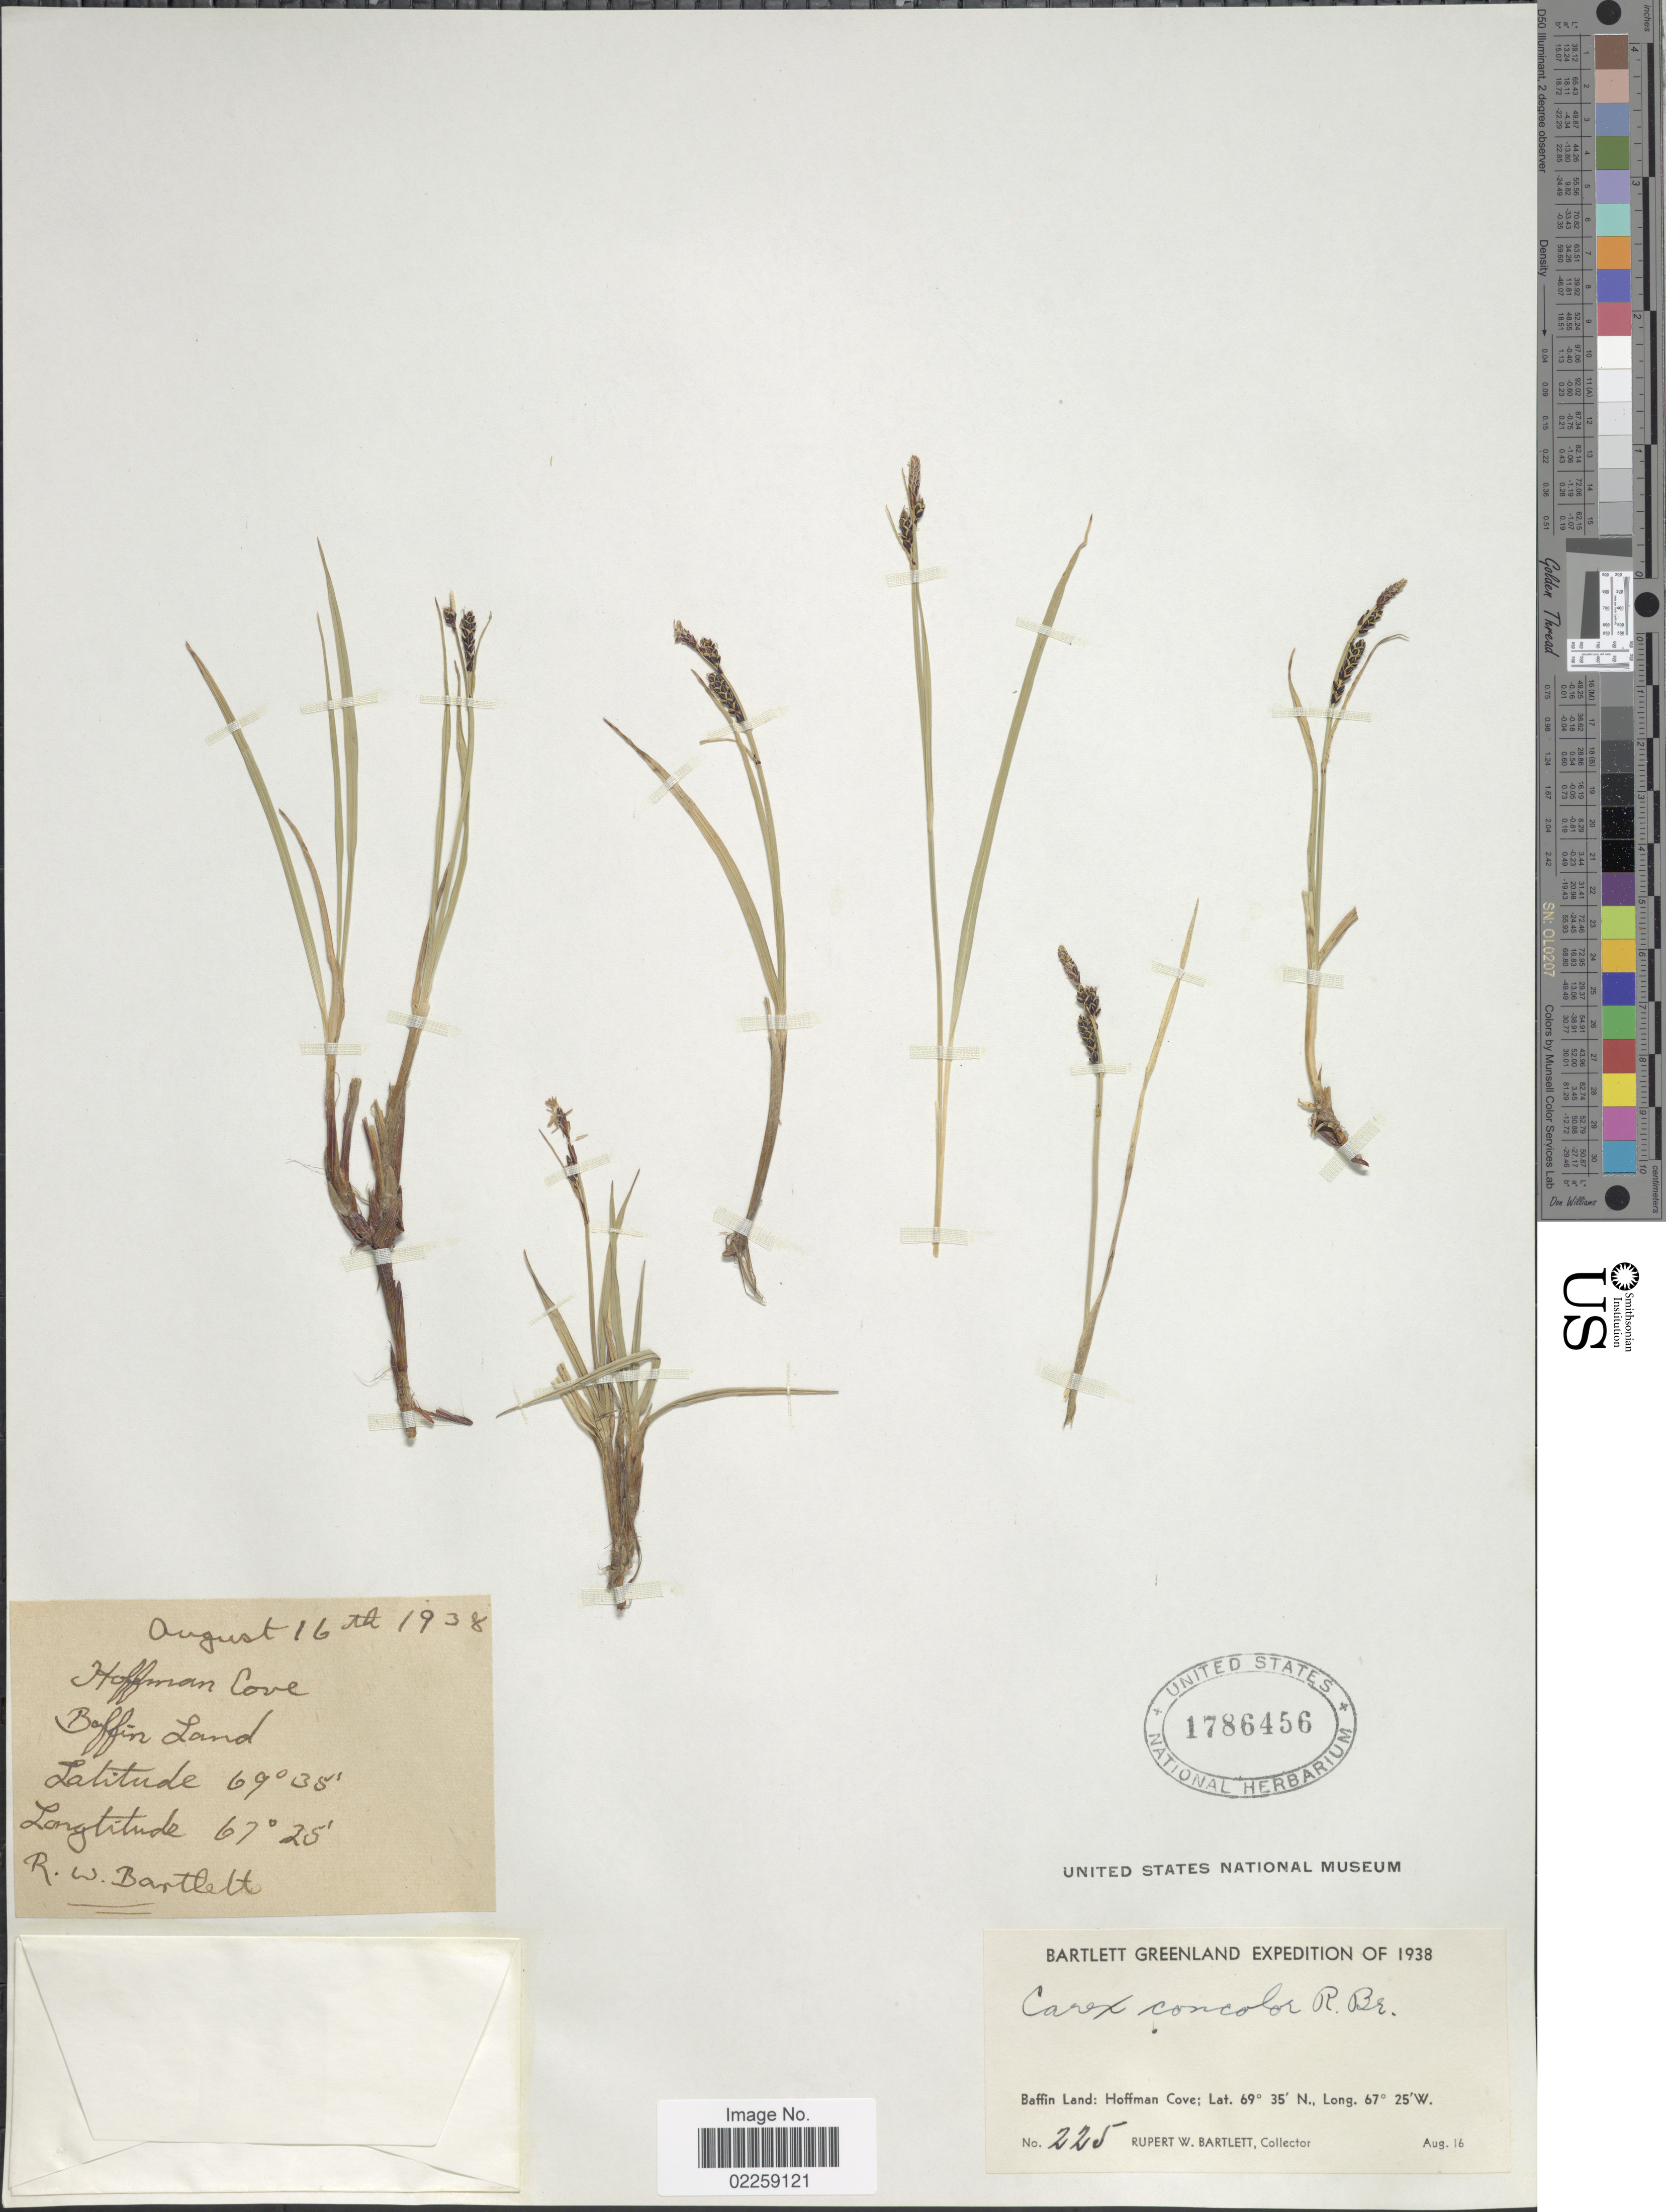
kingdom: Plantae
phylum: Tracheophyta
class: Liliopsida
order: Poales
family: Cyperaceae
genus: Carex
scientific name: Carex bigelowii subsp. bigelowii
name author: Torr. ex Schwein.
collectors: R. W. Bartlett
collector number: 225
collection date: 1938-08-16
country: Canada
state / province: Nunavut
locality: Baffin Land: Hoffman Cove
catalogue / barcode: US 1786465